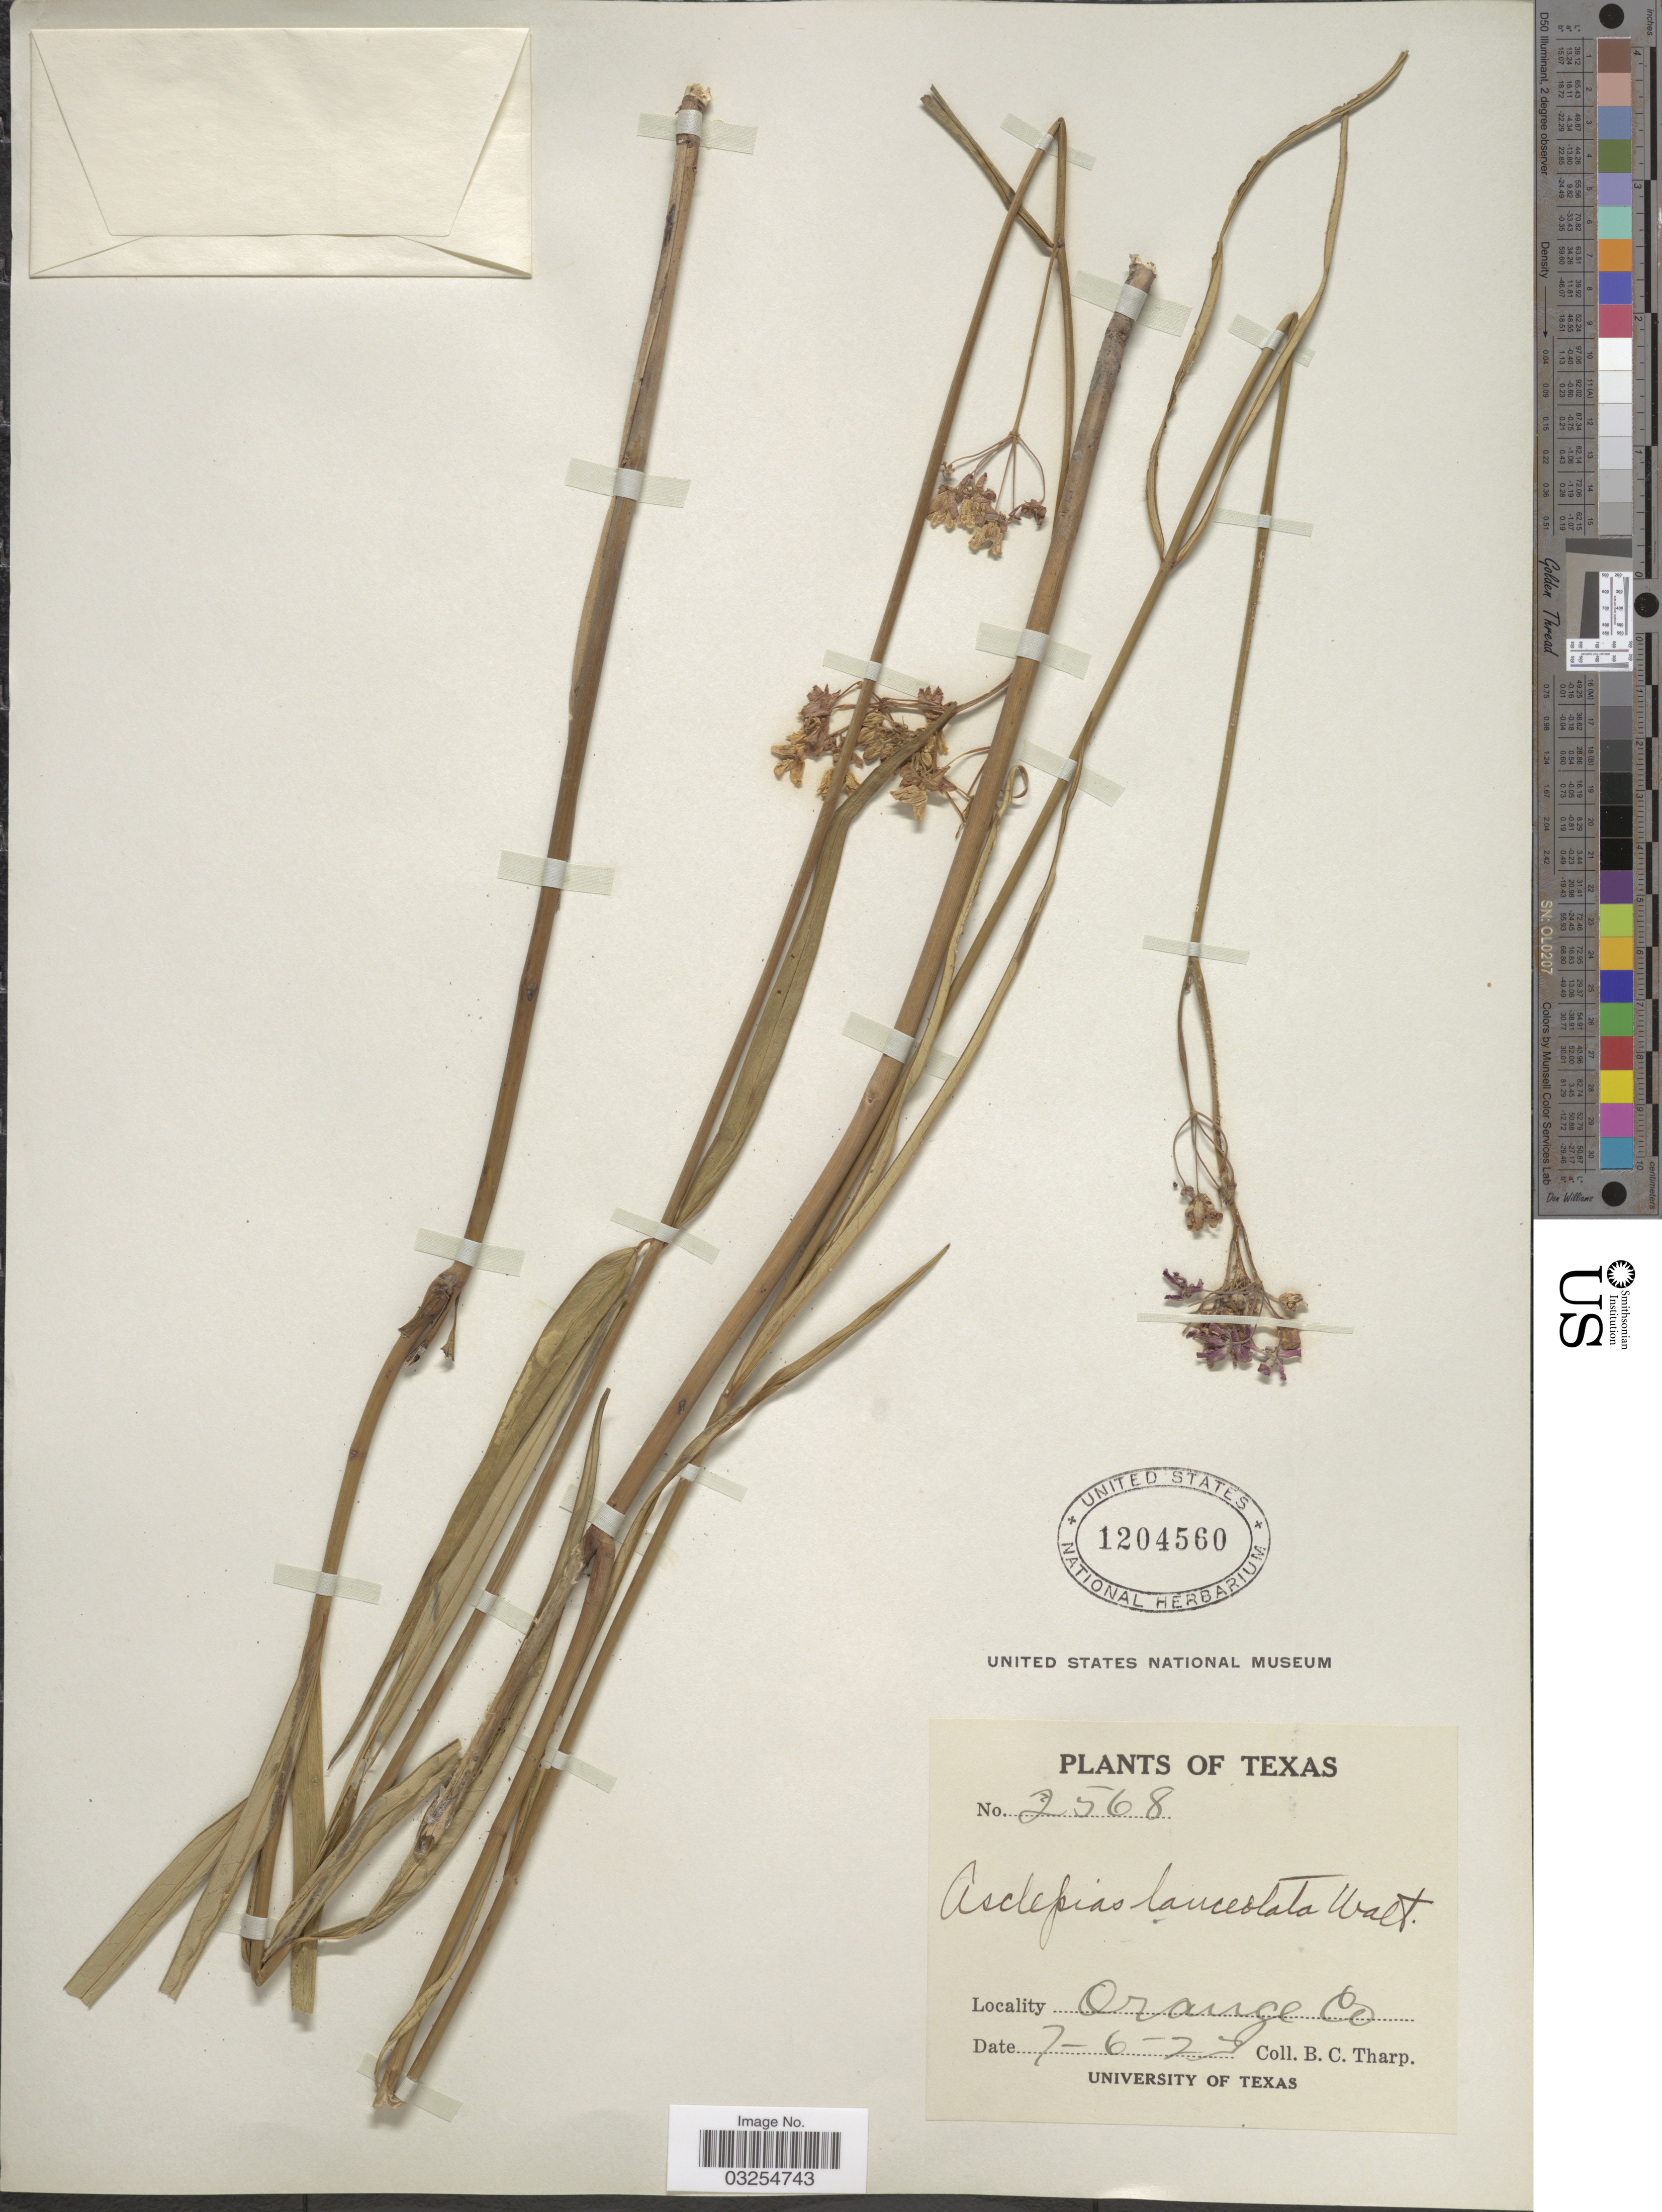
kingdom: Plantae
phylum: Tracheophyta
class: Magnoliopsida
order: Gentianales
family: Apocynaceae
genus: Asclepias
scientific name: Asclepias lanceolata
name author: Walter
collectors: B. C. Tharp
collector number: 2568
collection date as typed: Transcribed d/m/y: 6/7/23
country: United States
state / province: Texas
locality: Orange Co.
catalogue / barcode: US 1204560